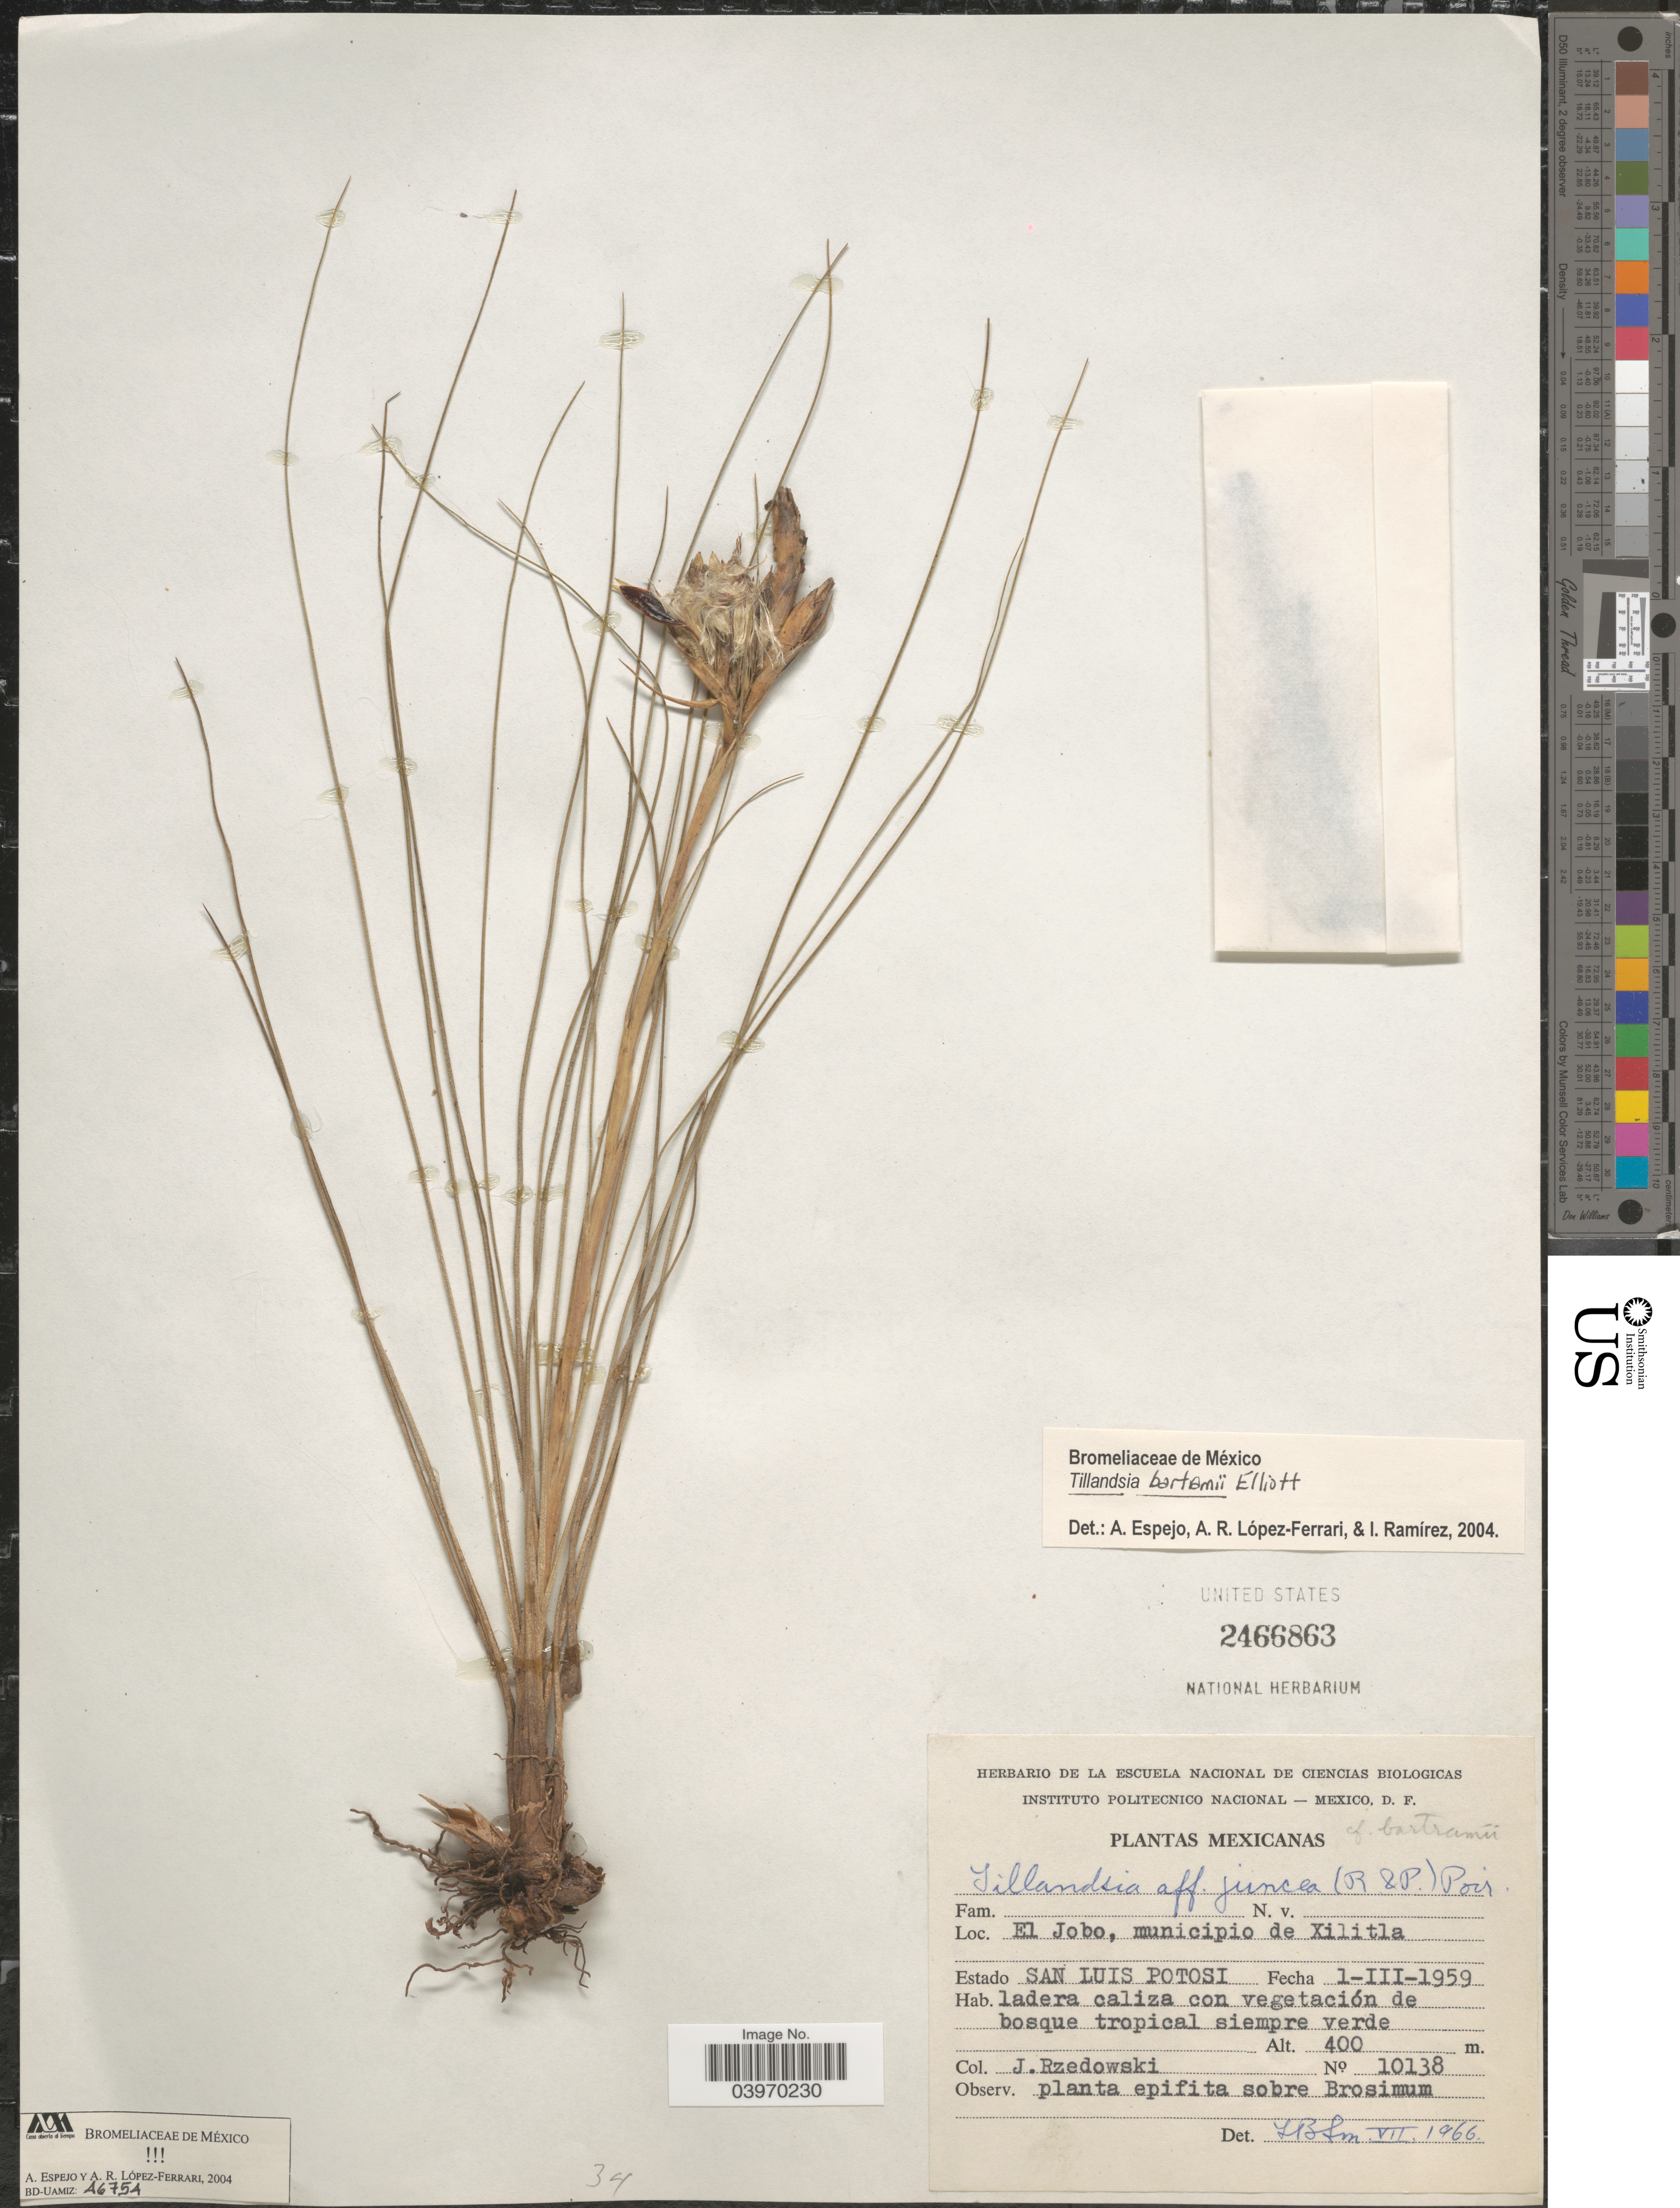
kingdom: Plantae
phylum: Tracheophyta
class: Liliopsida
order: Poales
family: Bromeliaceae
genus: Tillandsia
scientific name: Tillandsia bartramii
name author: Elliott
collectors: J. Rzedowski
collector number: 10138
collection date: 1959-03-01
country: Mexico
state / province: San Luis Potosí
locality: El Jobo, municipio de Xilitla.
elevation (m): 400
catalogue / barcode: US 2466863